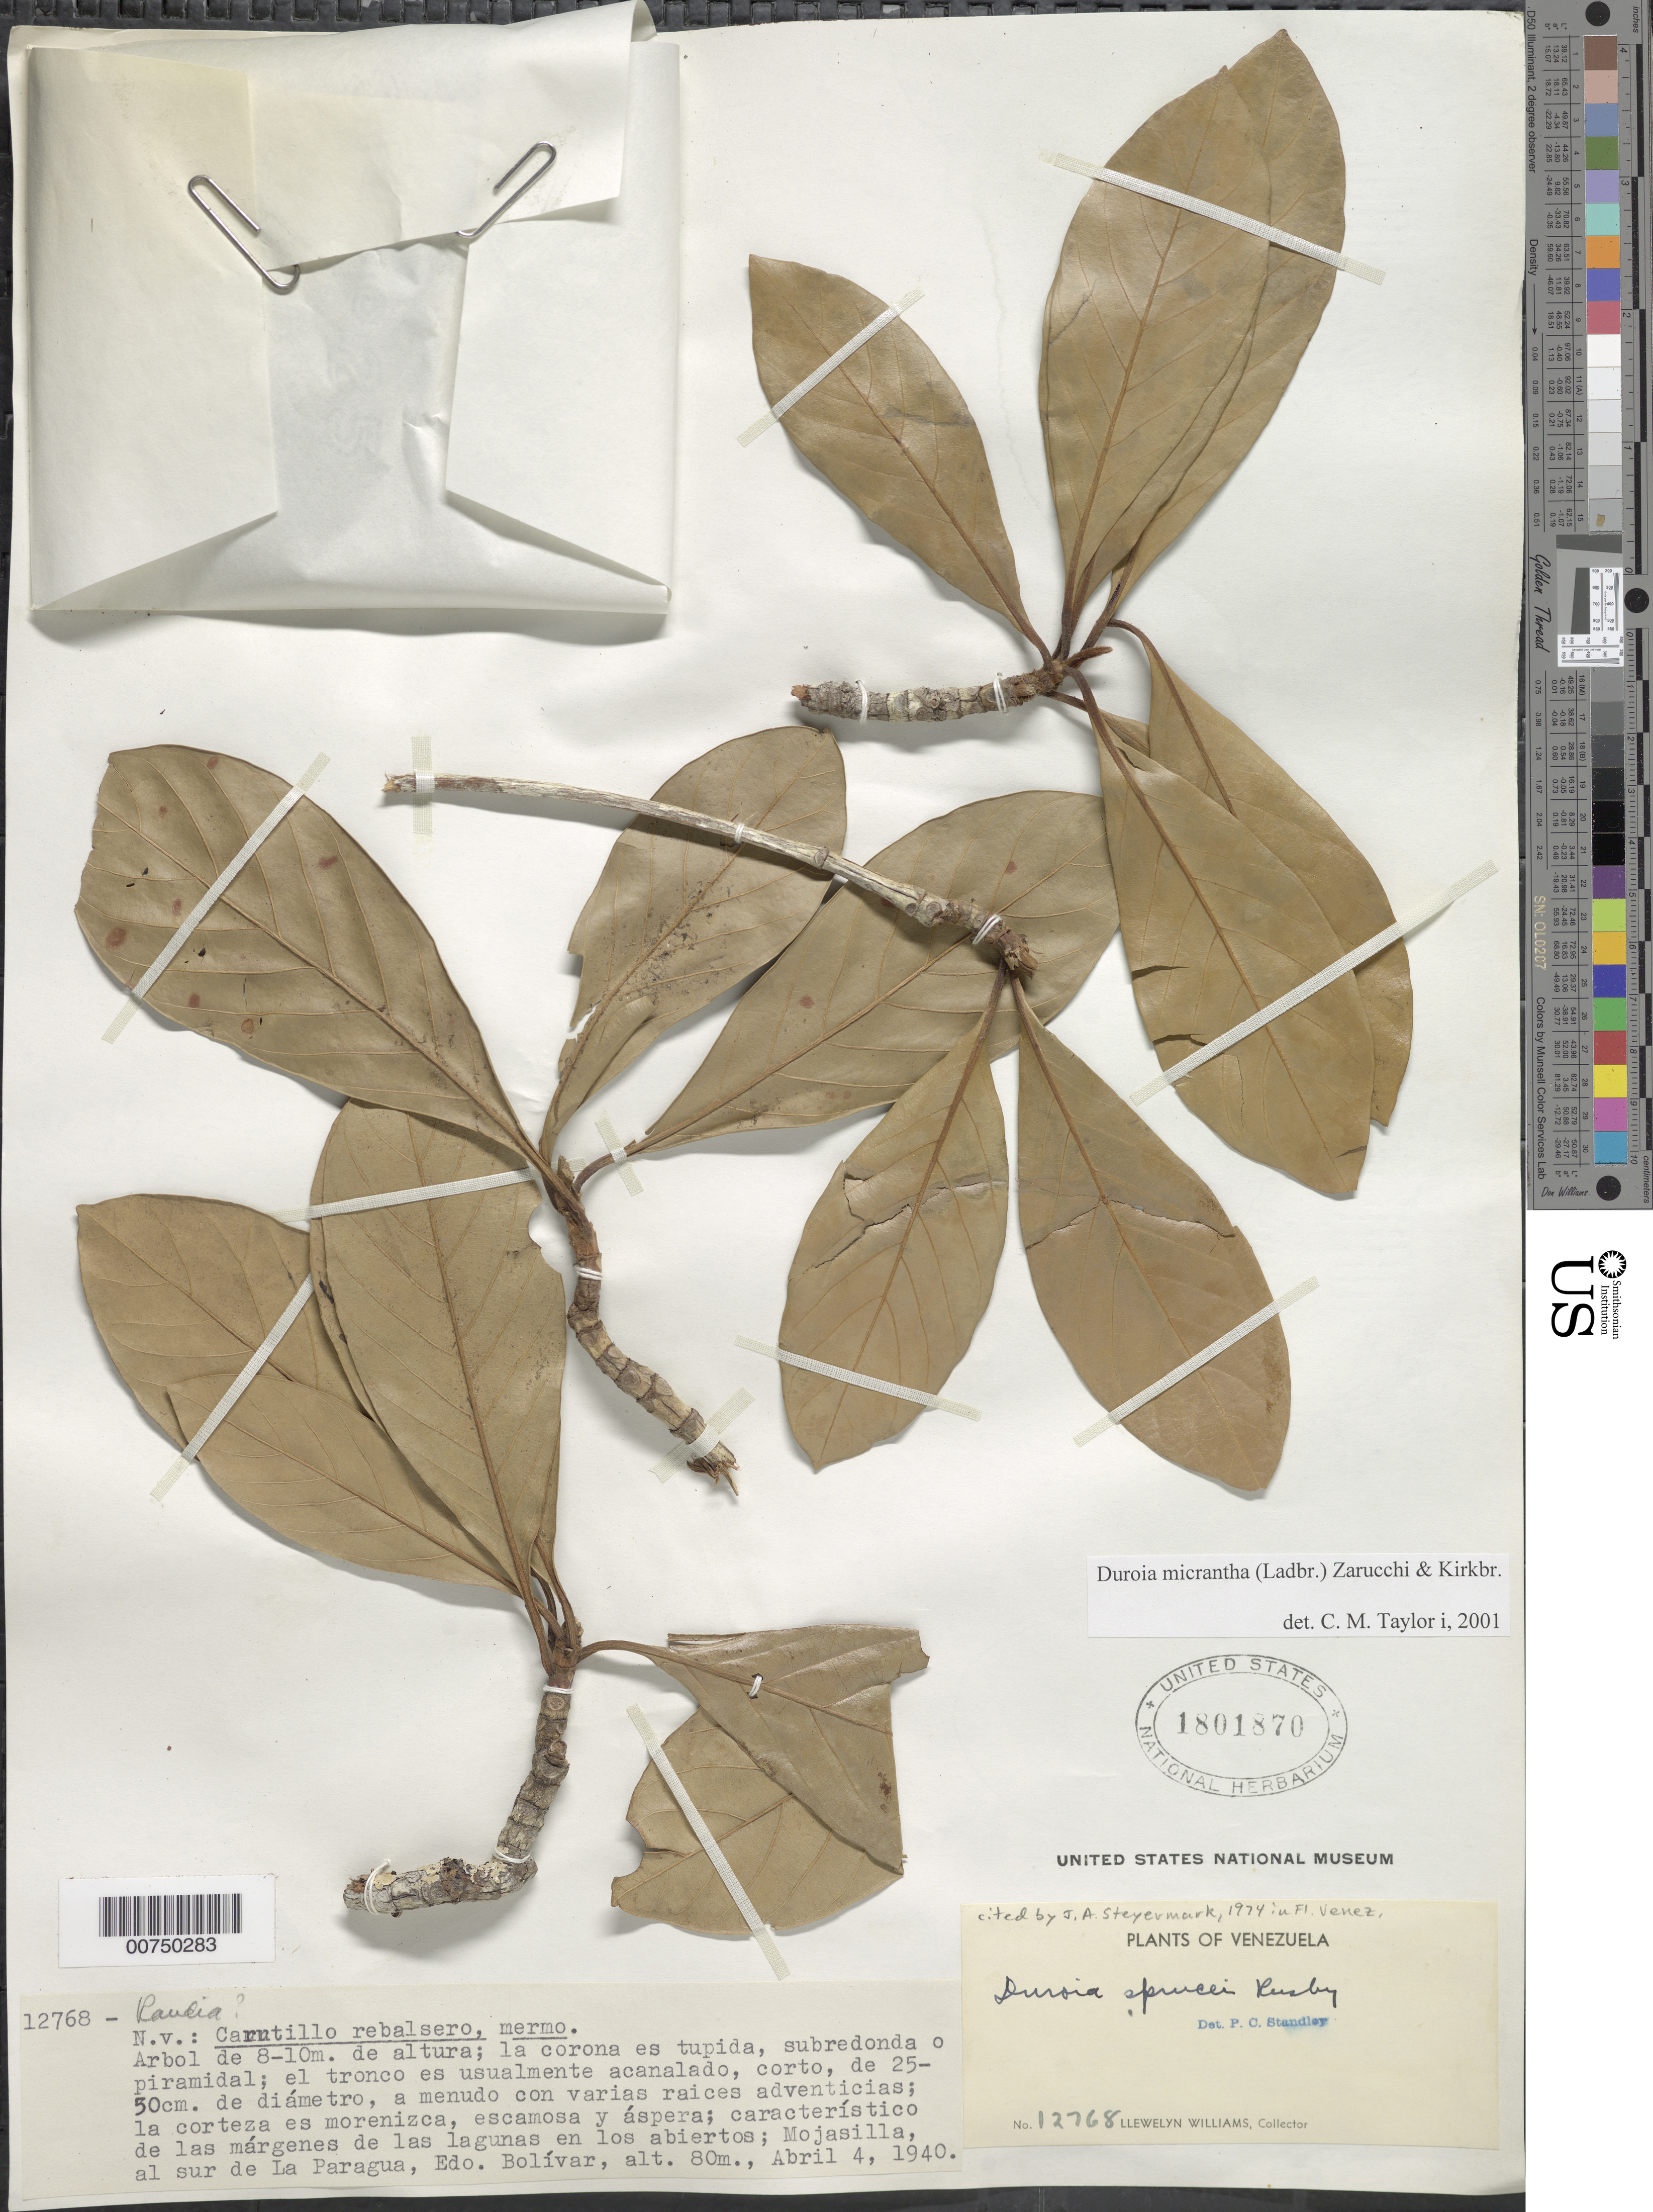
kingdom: Plantae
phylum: Tracheophyta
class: Magnoliopsida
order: Gentianales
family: Rubiaceae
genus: Duroia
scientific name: Duroia micrantha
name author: (Ladbr.) Zarucchi & J.H. Kirkbr.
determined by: Taylor, Charlotte M.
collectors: Ll. Williams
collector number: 12768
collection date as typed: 4-Apr-40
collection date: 1940-04-04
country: Venezuela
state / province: Bolívar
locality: La Mojasilla, al sur de La Paragua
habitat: Caracteristico de las margenes de las lagunas en los abiertos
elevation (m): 80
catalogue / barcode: US 1801870